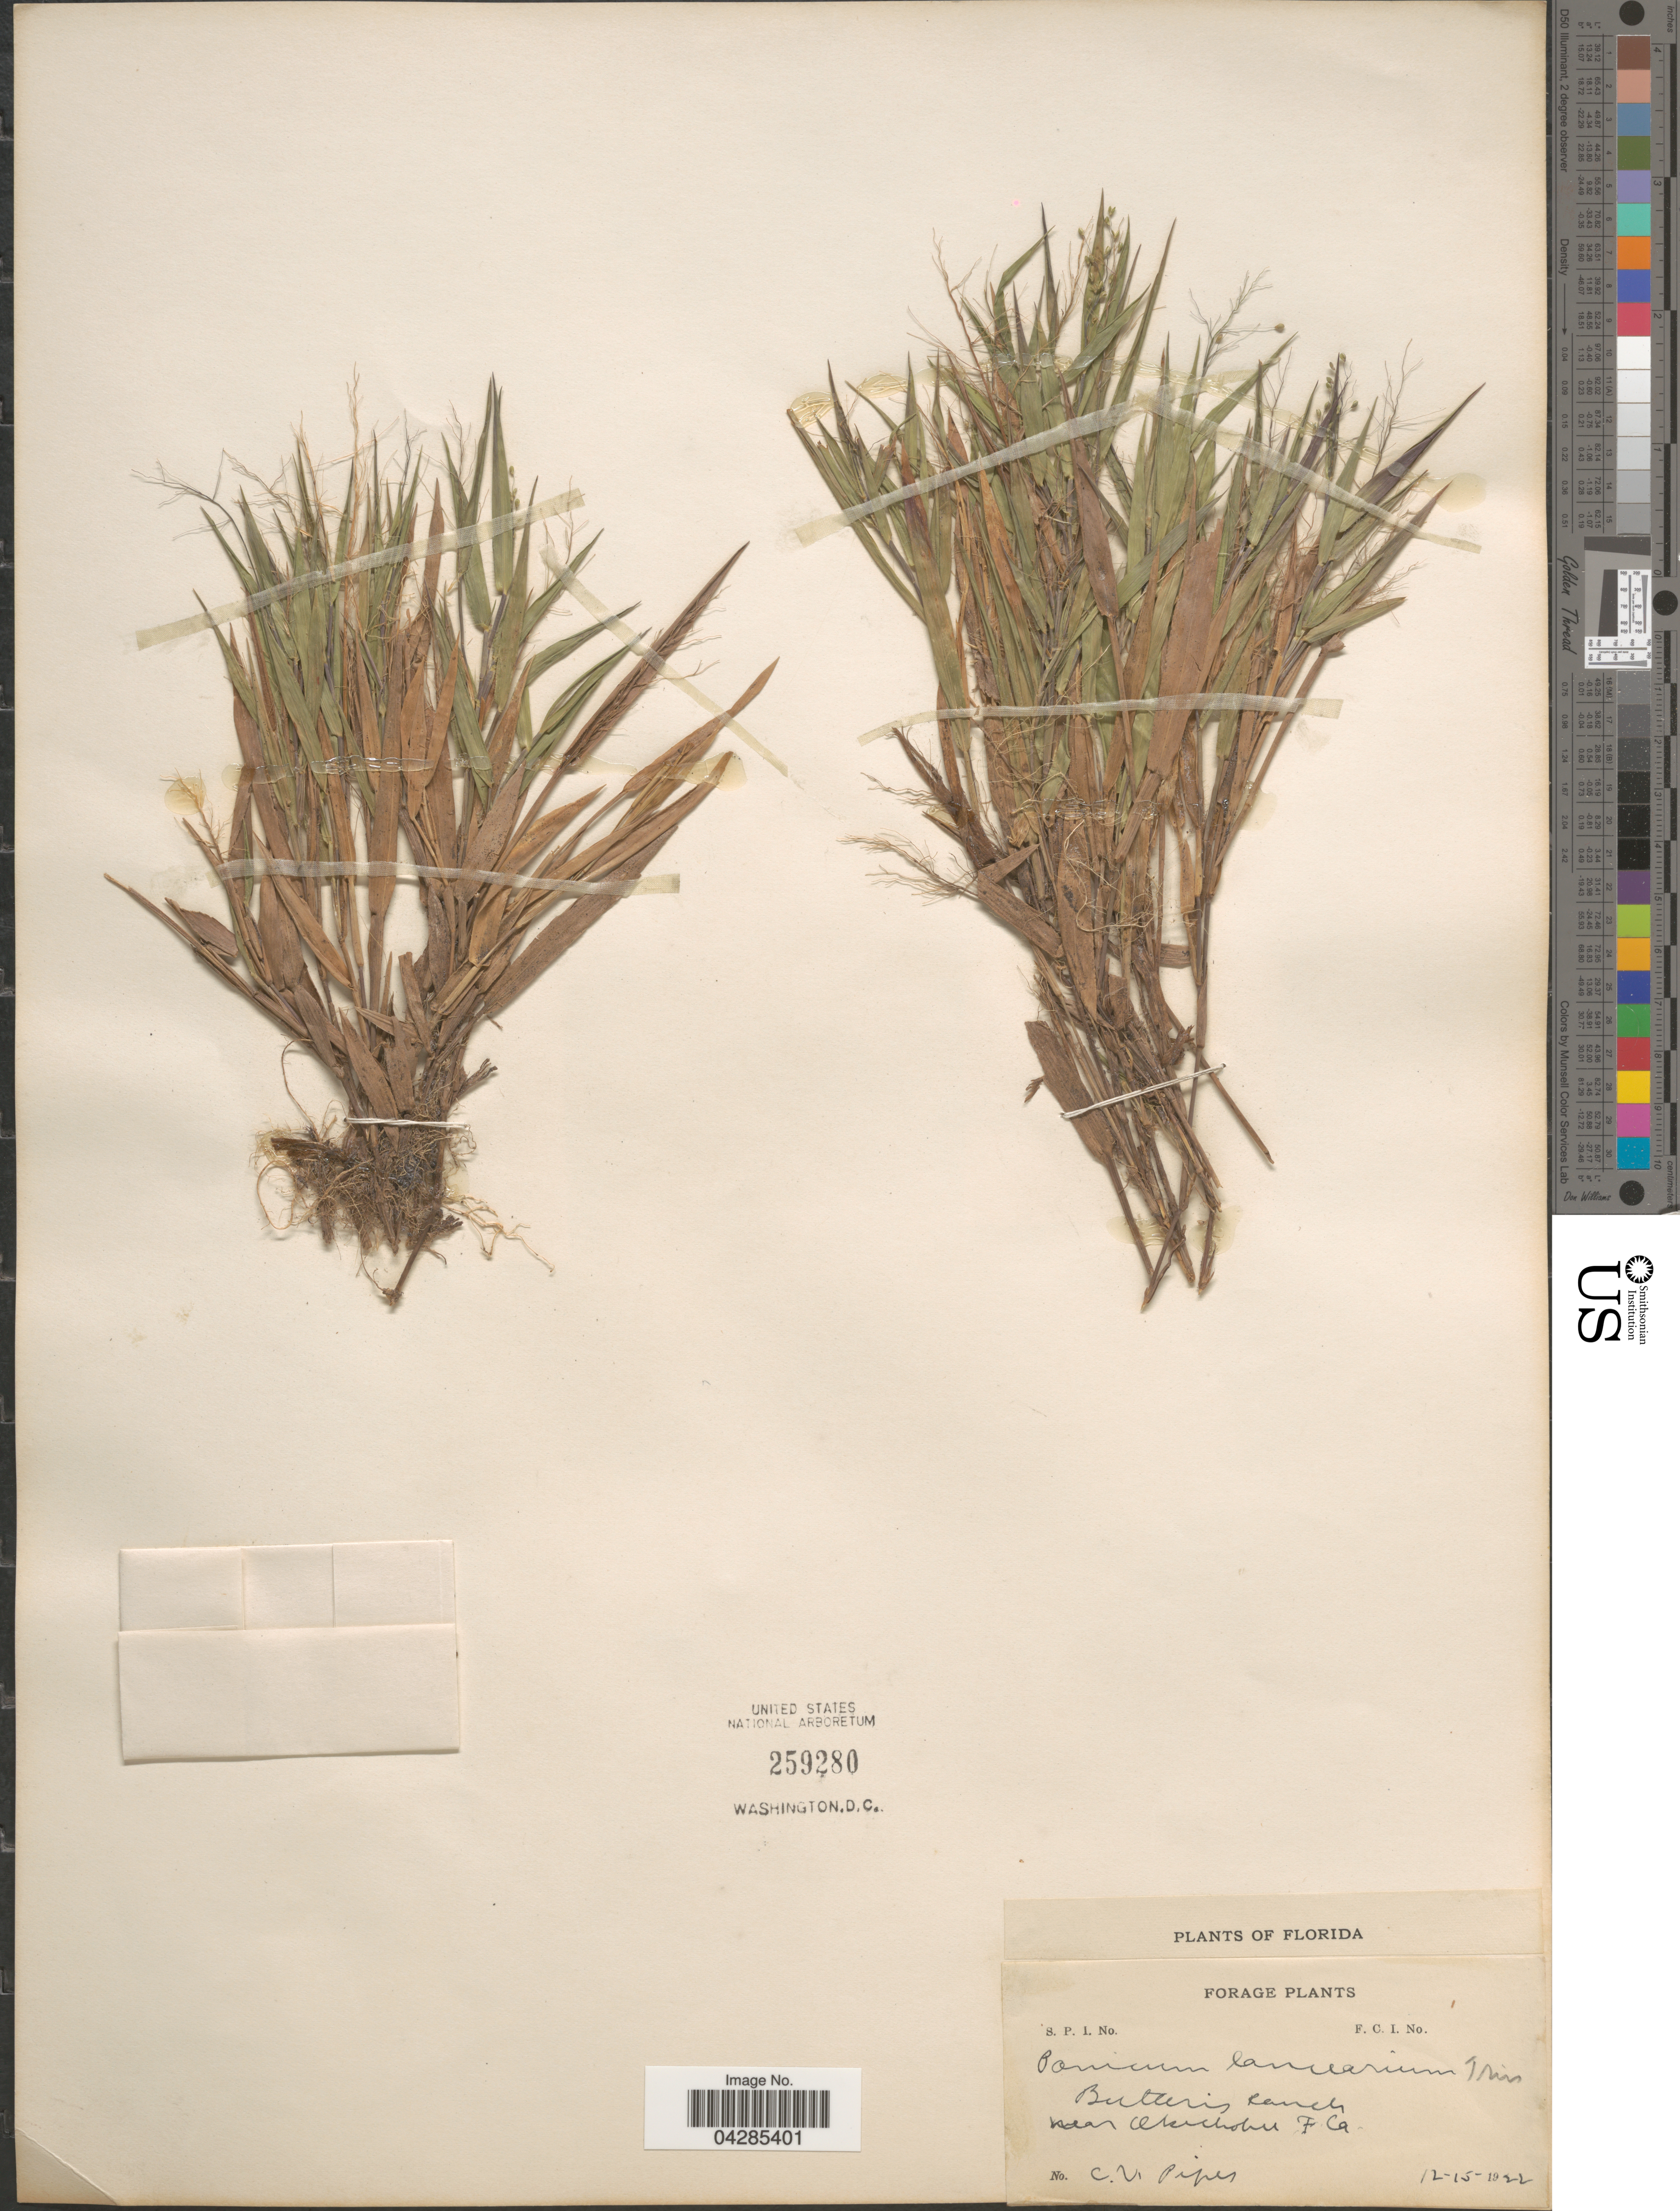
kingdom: Plantae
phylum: Tracheophyta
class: Liliopsida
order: Poales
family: Poaceae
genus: Dichanthelium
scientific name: Dichanthelium portoricense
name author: (Desv. ex Ham.) B.F. Hansen & Wunderlin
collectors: C. V. Piper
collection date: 1922-12-15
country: United States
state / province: Florida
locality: Butteris Ranch near Okeechobee.